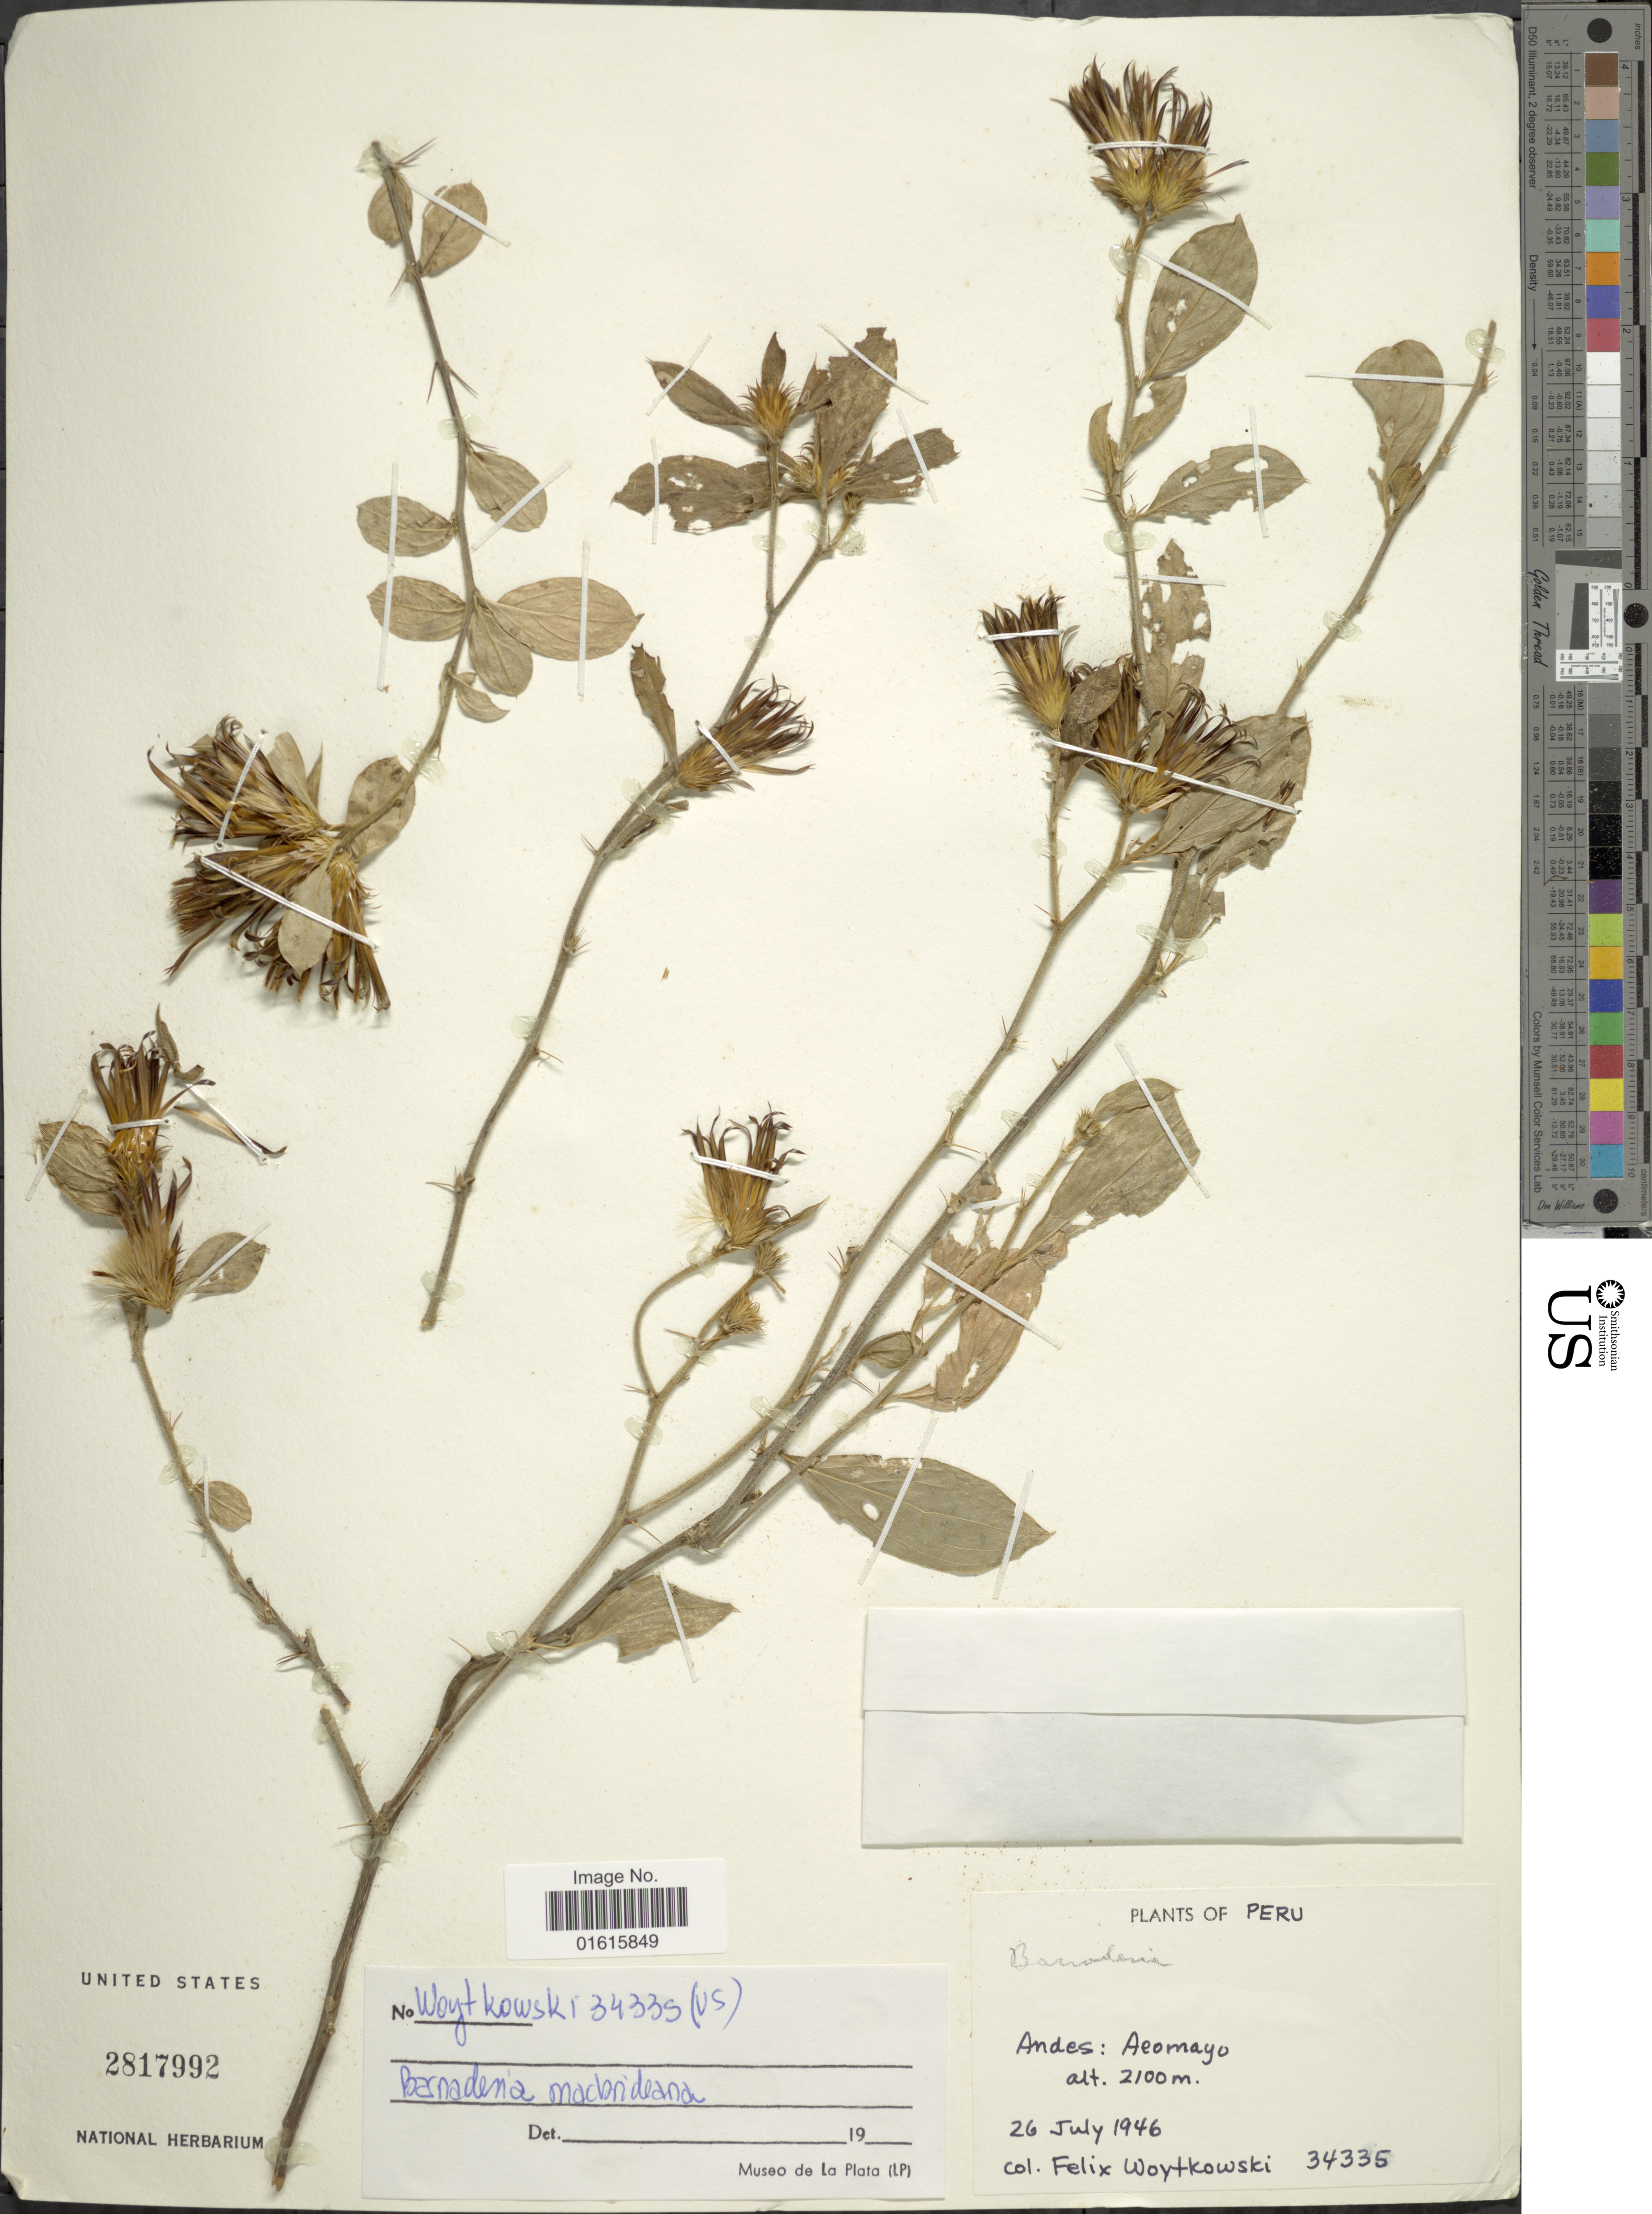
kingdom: Plantae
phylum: Tracheophyta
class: Magnoliopsida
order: Asterales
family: Asteraceae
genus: Barnadesia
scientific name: Barnadesia macbridei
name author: Ferreyra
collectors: F. Woytkowski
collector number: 34335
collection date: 1946-07-26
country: Peru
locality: Andes: Aeomayo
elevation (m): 2100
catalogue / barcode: US 2817992